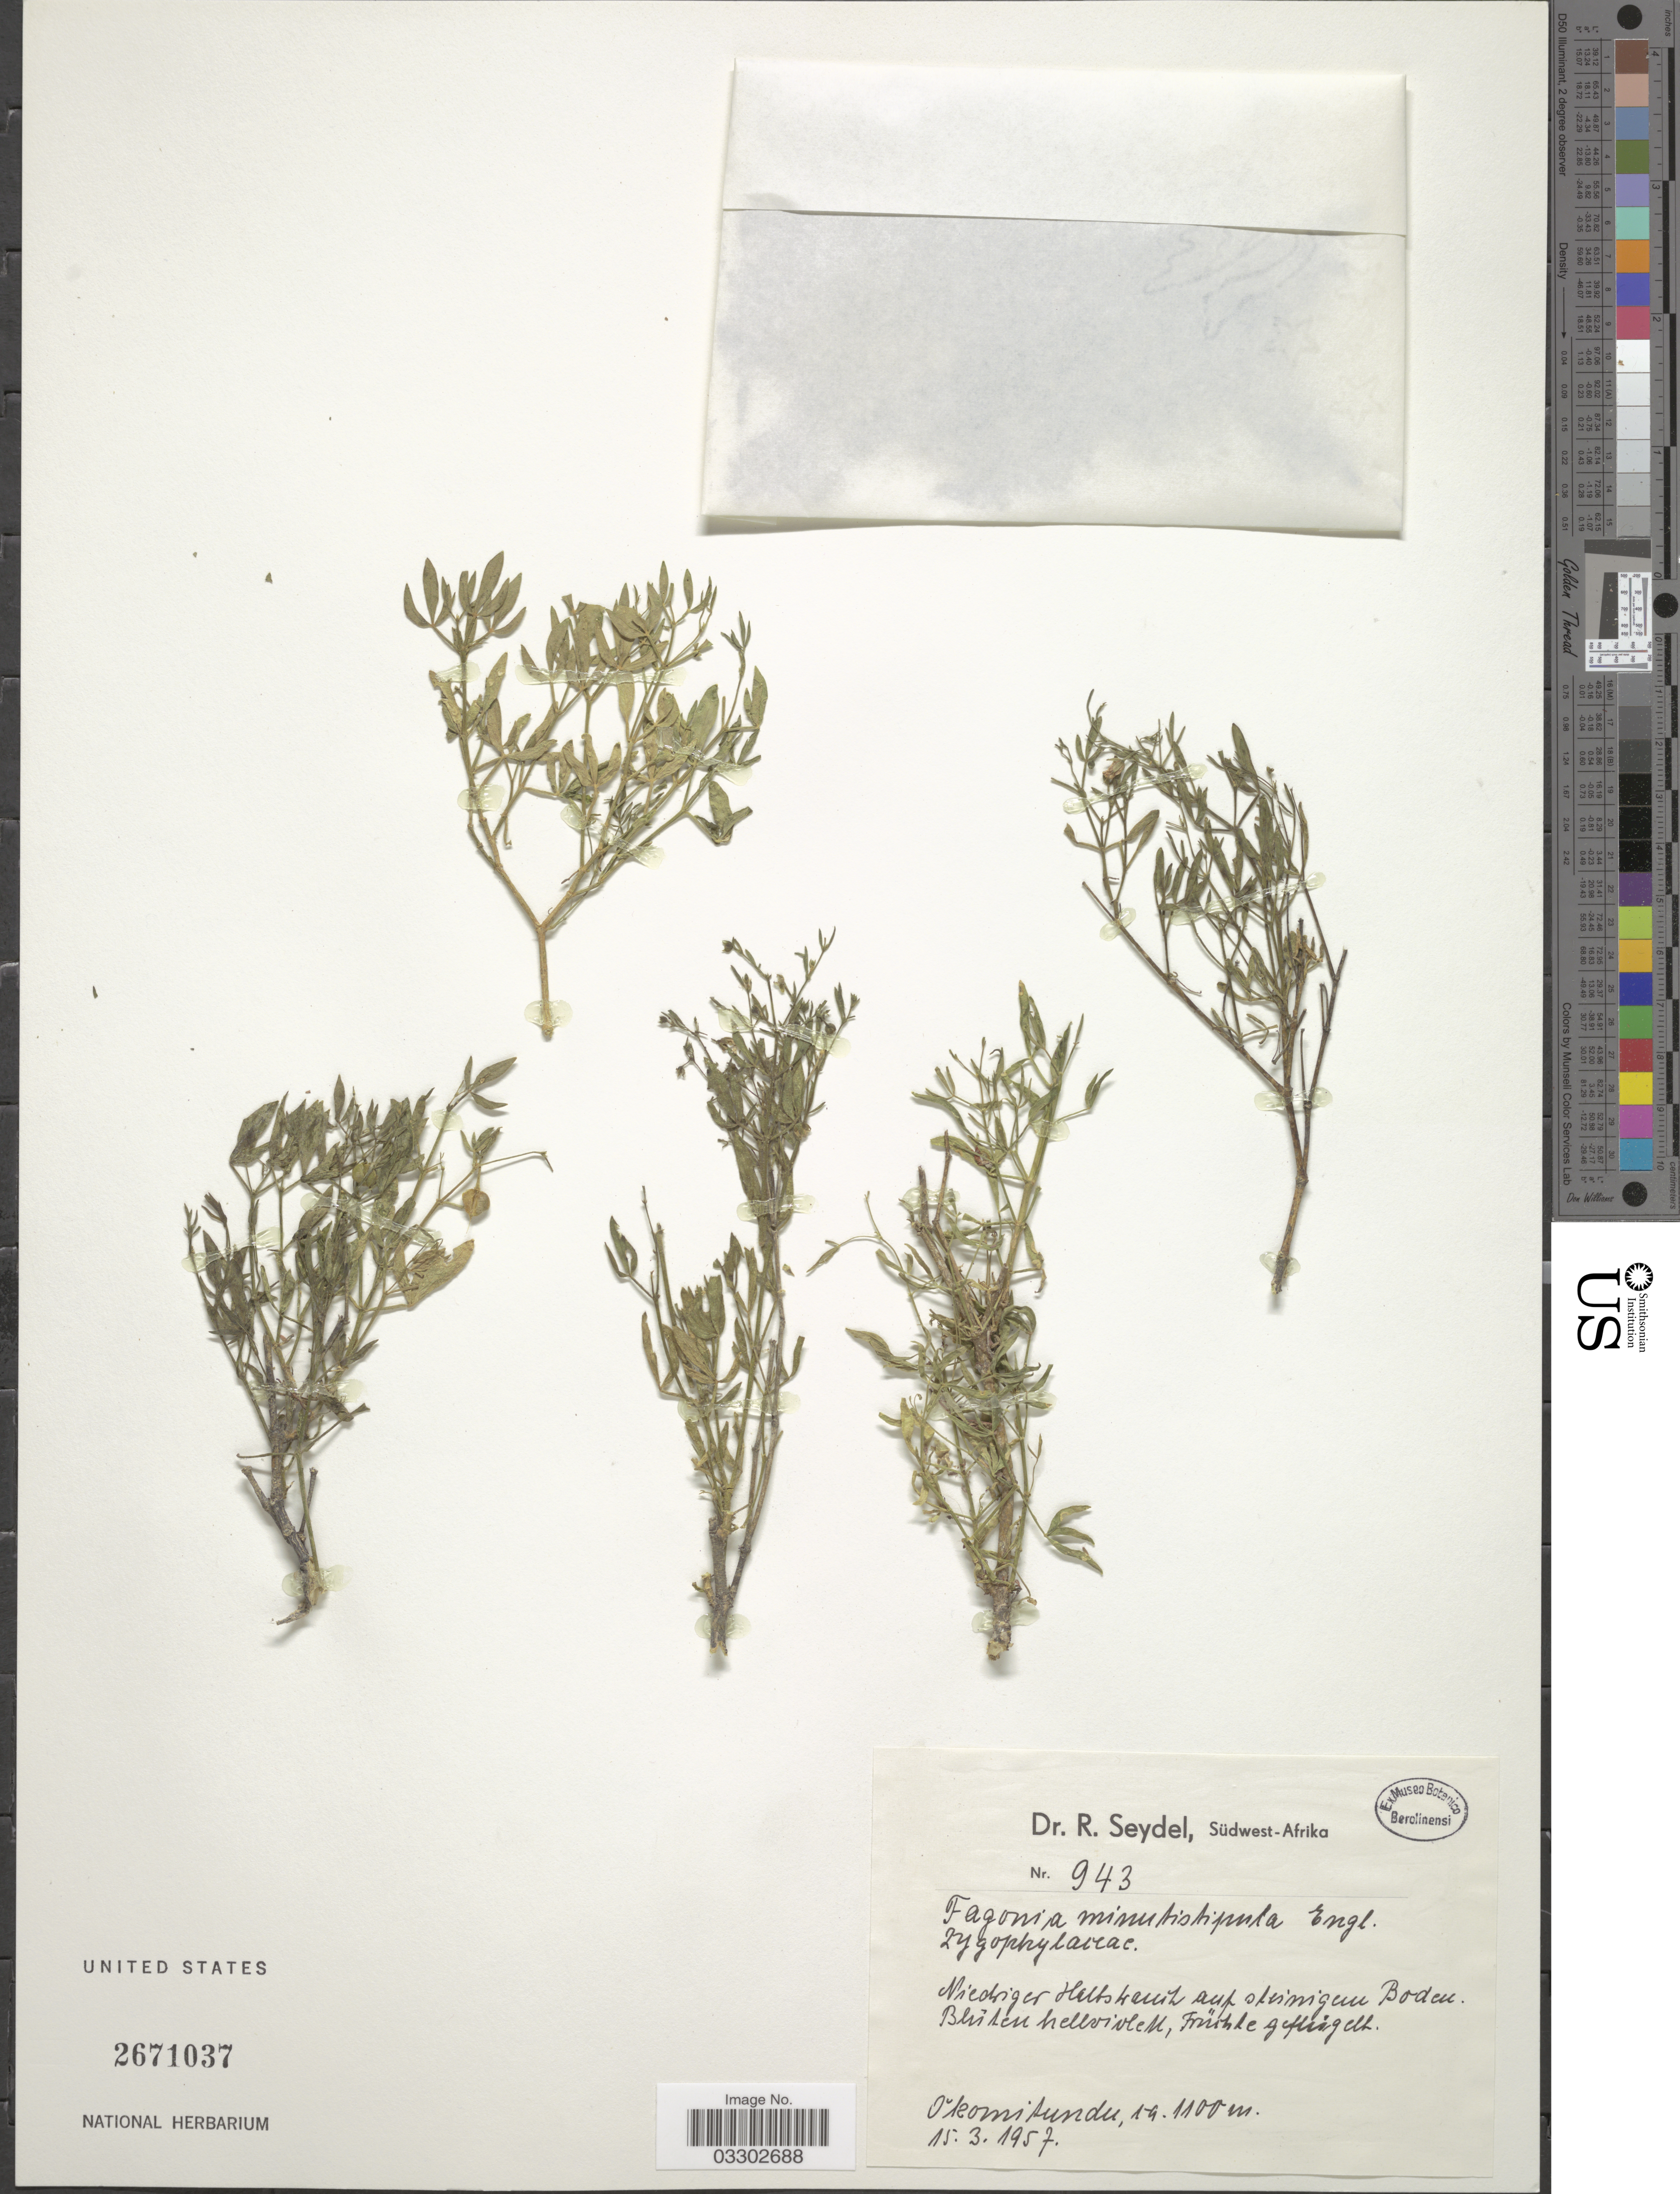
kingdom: Plantae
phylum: Tracheophyta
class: Magnoliopsida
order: Zygophyllales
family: Zygophyllaceae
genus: Fagonia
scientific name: Fagonia minutistipula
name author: Engl.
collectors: R. Seydel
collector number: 943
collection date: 1957-03-15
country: Namibia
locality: Ǒkomitundu, Südwest-Afrika [Southwest Africa]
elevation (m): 1100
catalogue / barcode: US 2671037